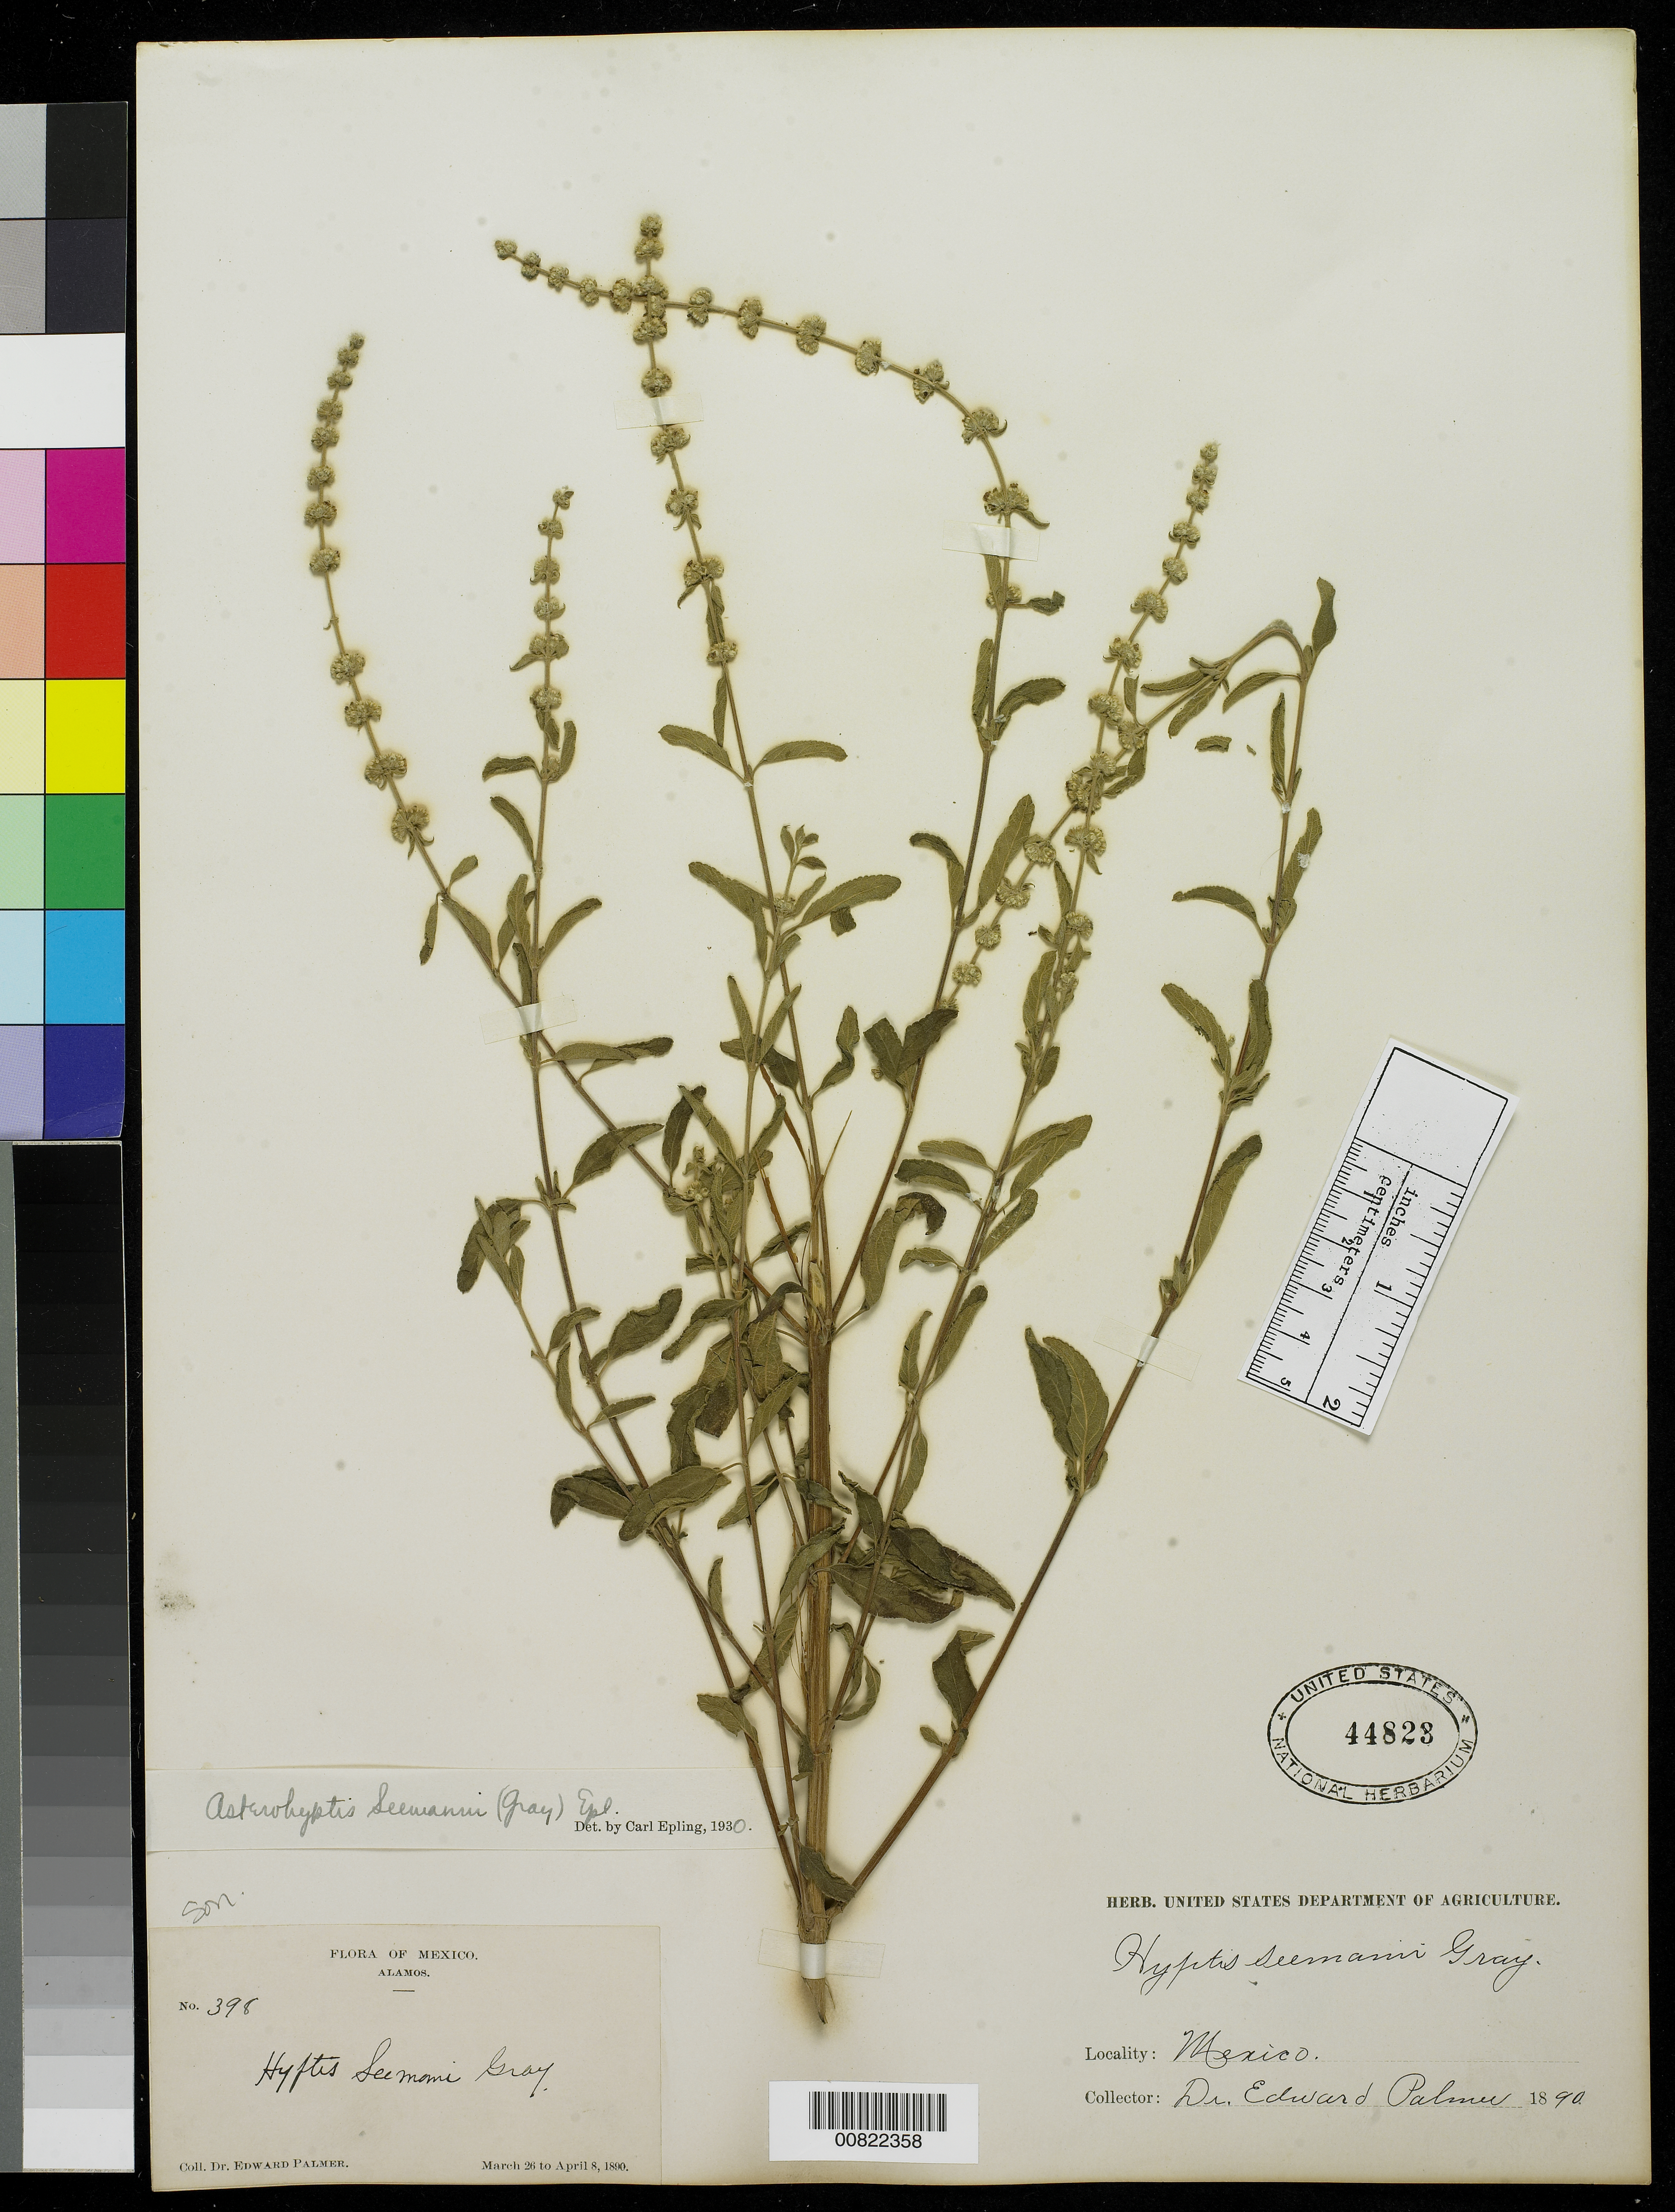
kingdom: Plantae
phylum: Tracheophyta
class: Magnoliopsida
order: Lamiales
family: Lamiaceae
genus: Asterohyptis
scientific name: Asterohyptis seemannii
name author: (A. Gray) Epling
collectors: E. Palmer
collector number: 398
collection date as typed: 26 Mar 1890 to 08 Apr 1890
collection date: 1890-03-26/1890-04-08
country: Mexico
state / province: Sonora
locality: Alamos, Sonora.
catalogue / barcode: US 44823